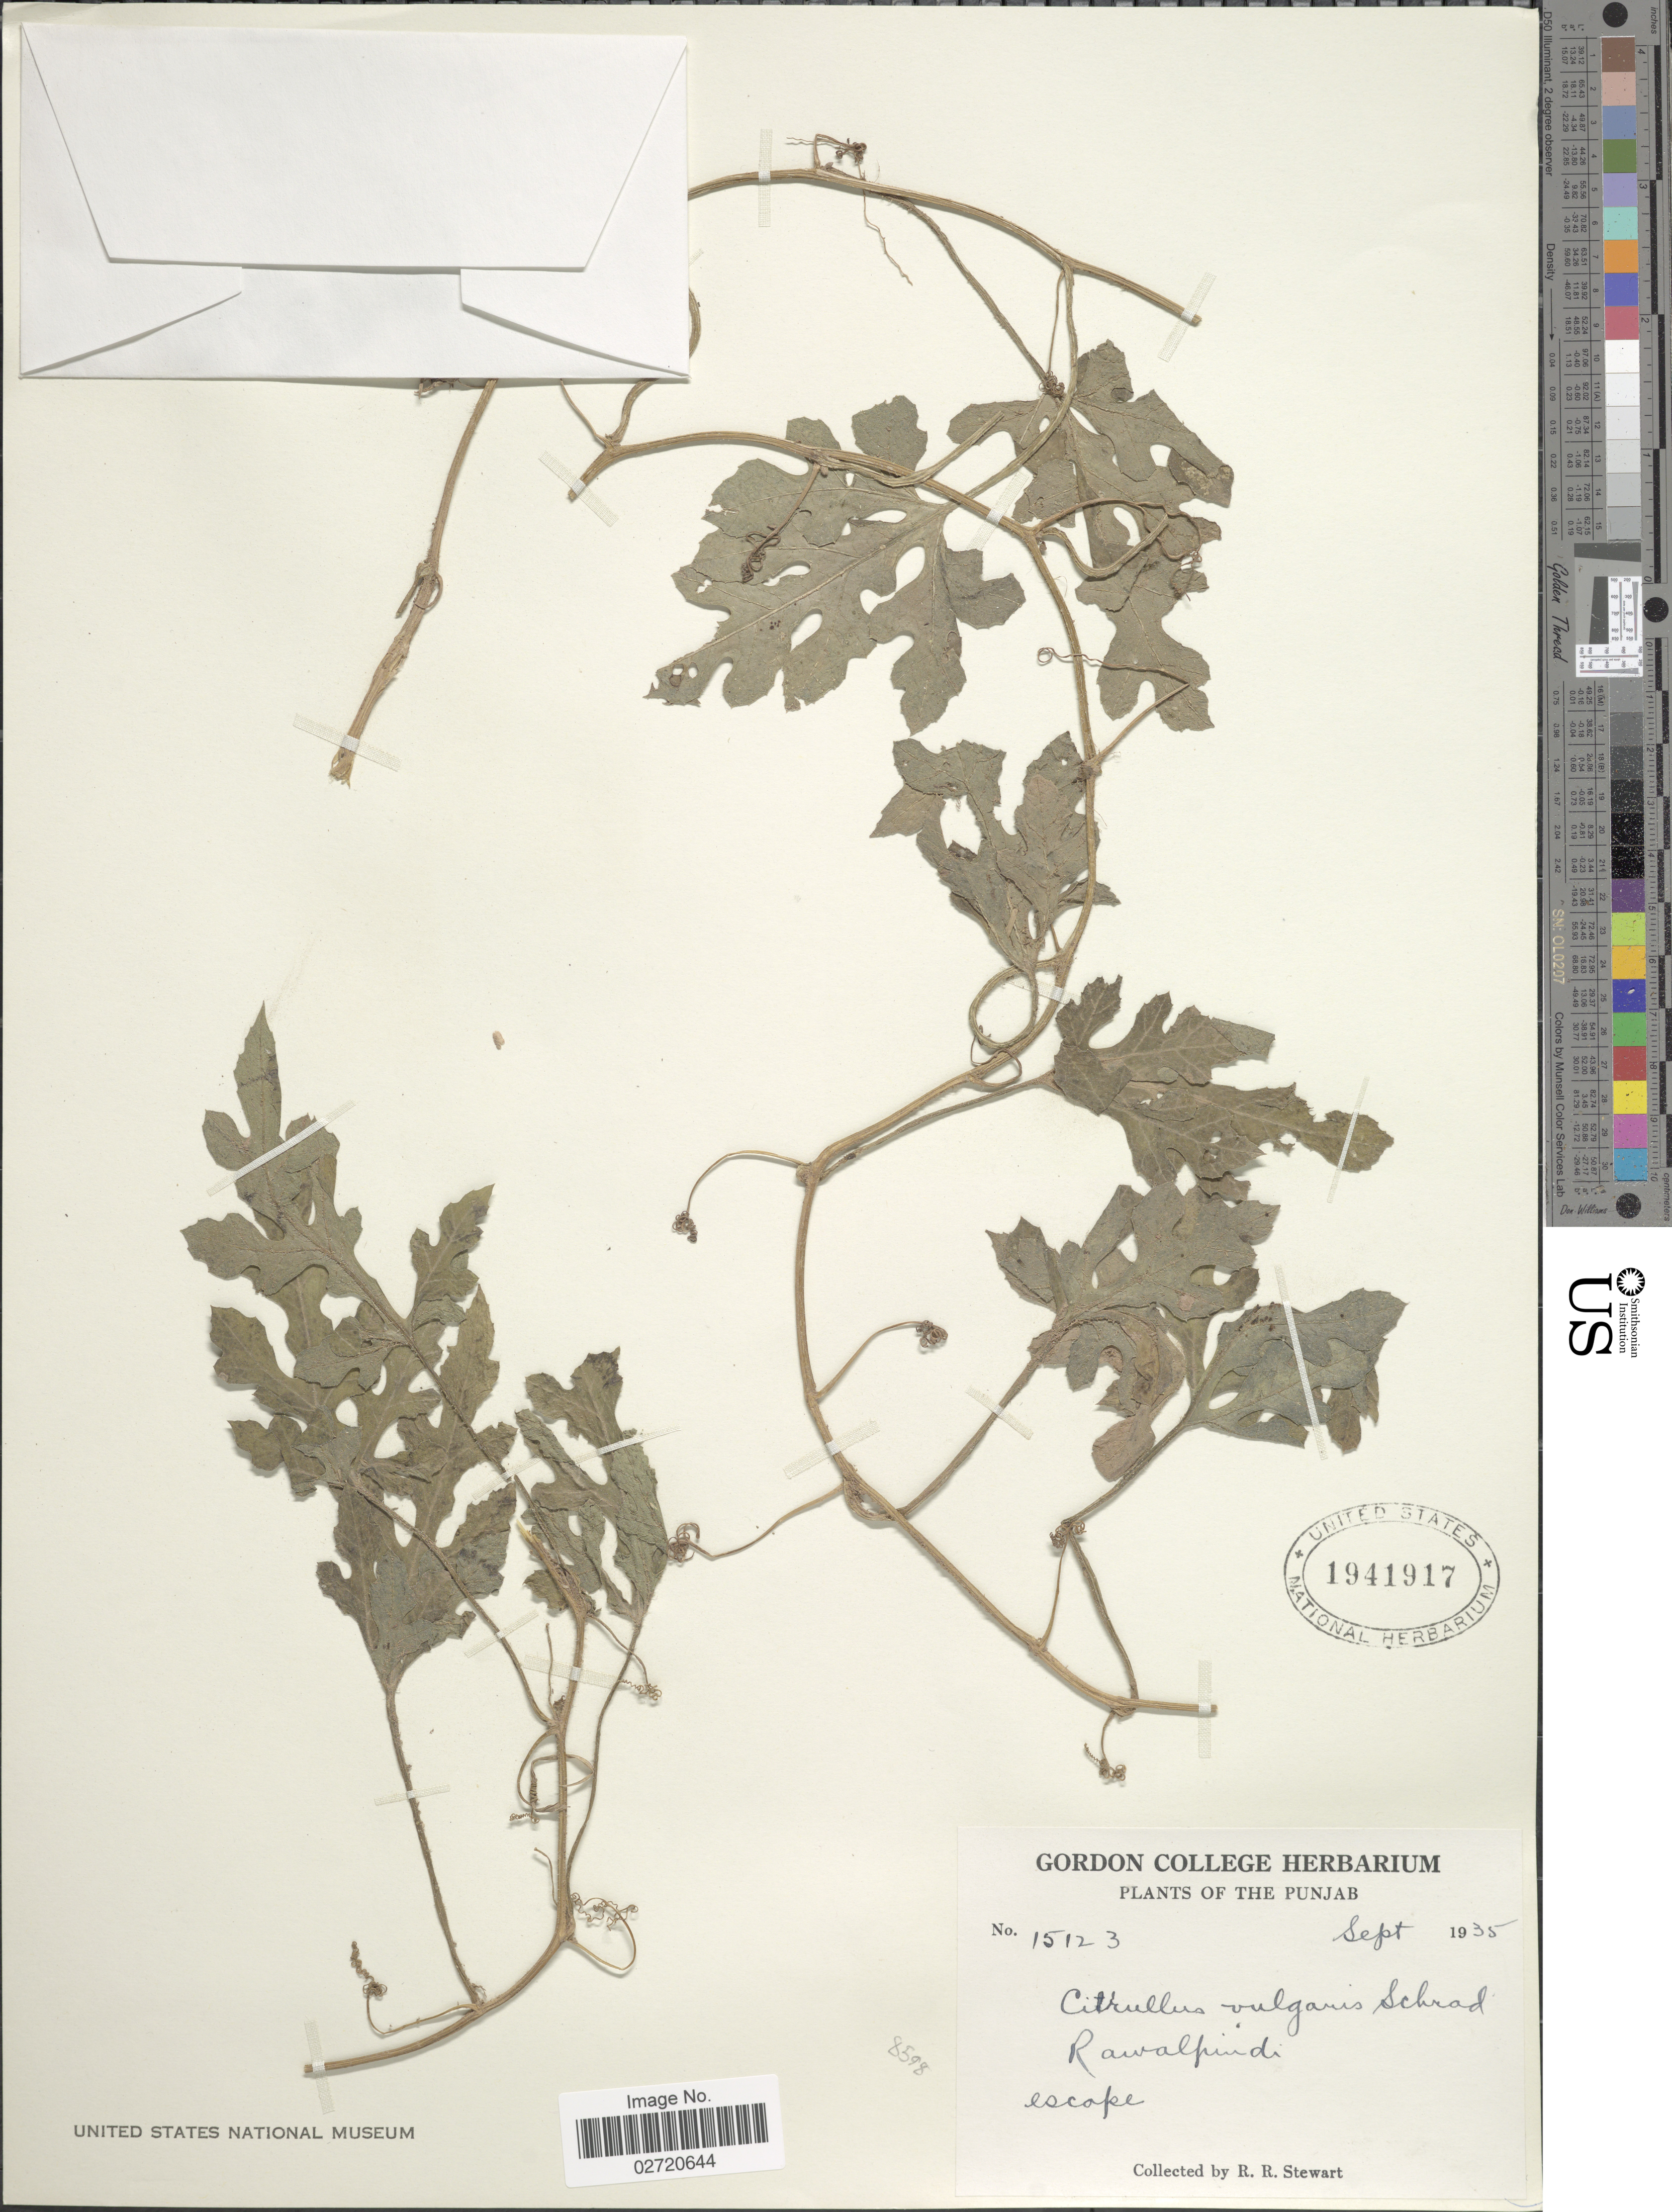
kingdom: Plantae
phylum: Tracheophyta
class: Magnoliopsida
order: Cucurbitales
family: Cucurbitaceae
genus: Citrullus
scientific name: Citrullus lanatus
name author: (Thunb.) Matsum. & Nakai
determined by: Strong, Mark T., (BOT), Smithsonian Institution - National Museum of Natural History (UNITED STATES)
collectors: R. R. Stewart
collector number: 15123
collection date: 1935-09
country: Pakistan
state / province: Punjab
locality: Rawalpindi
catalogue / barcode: US 1941917